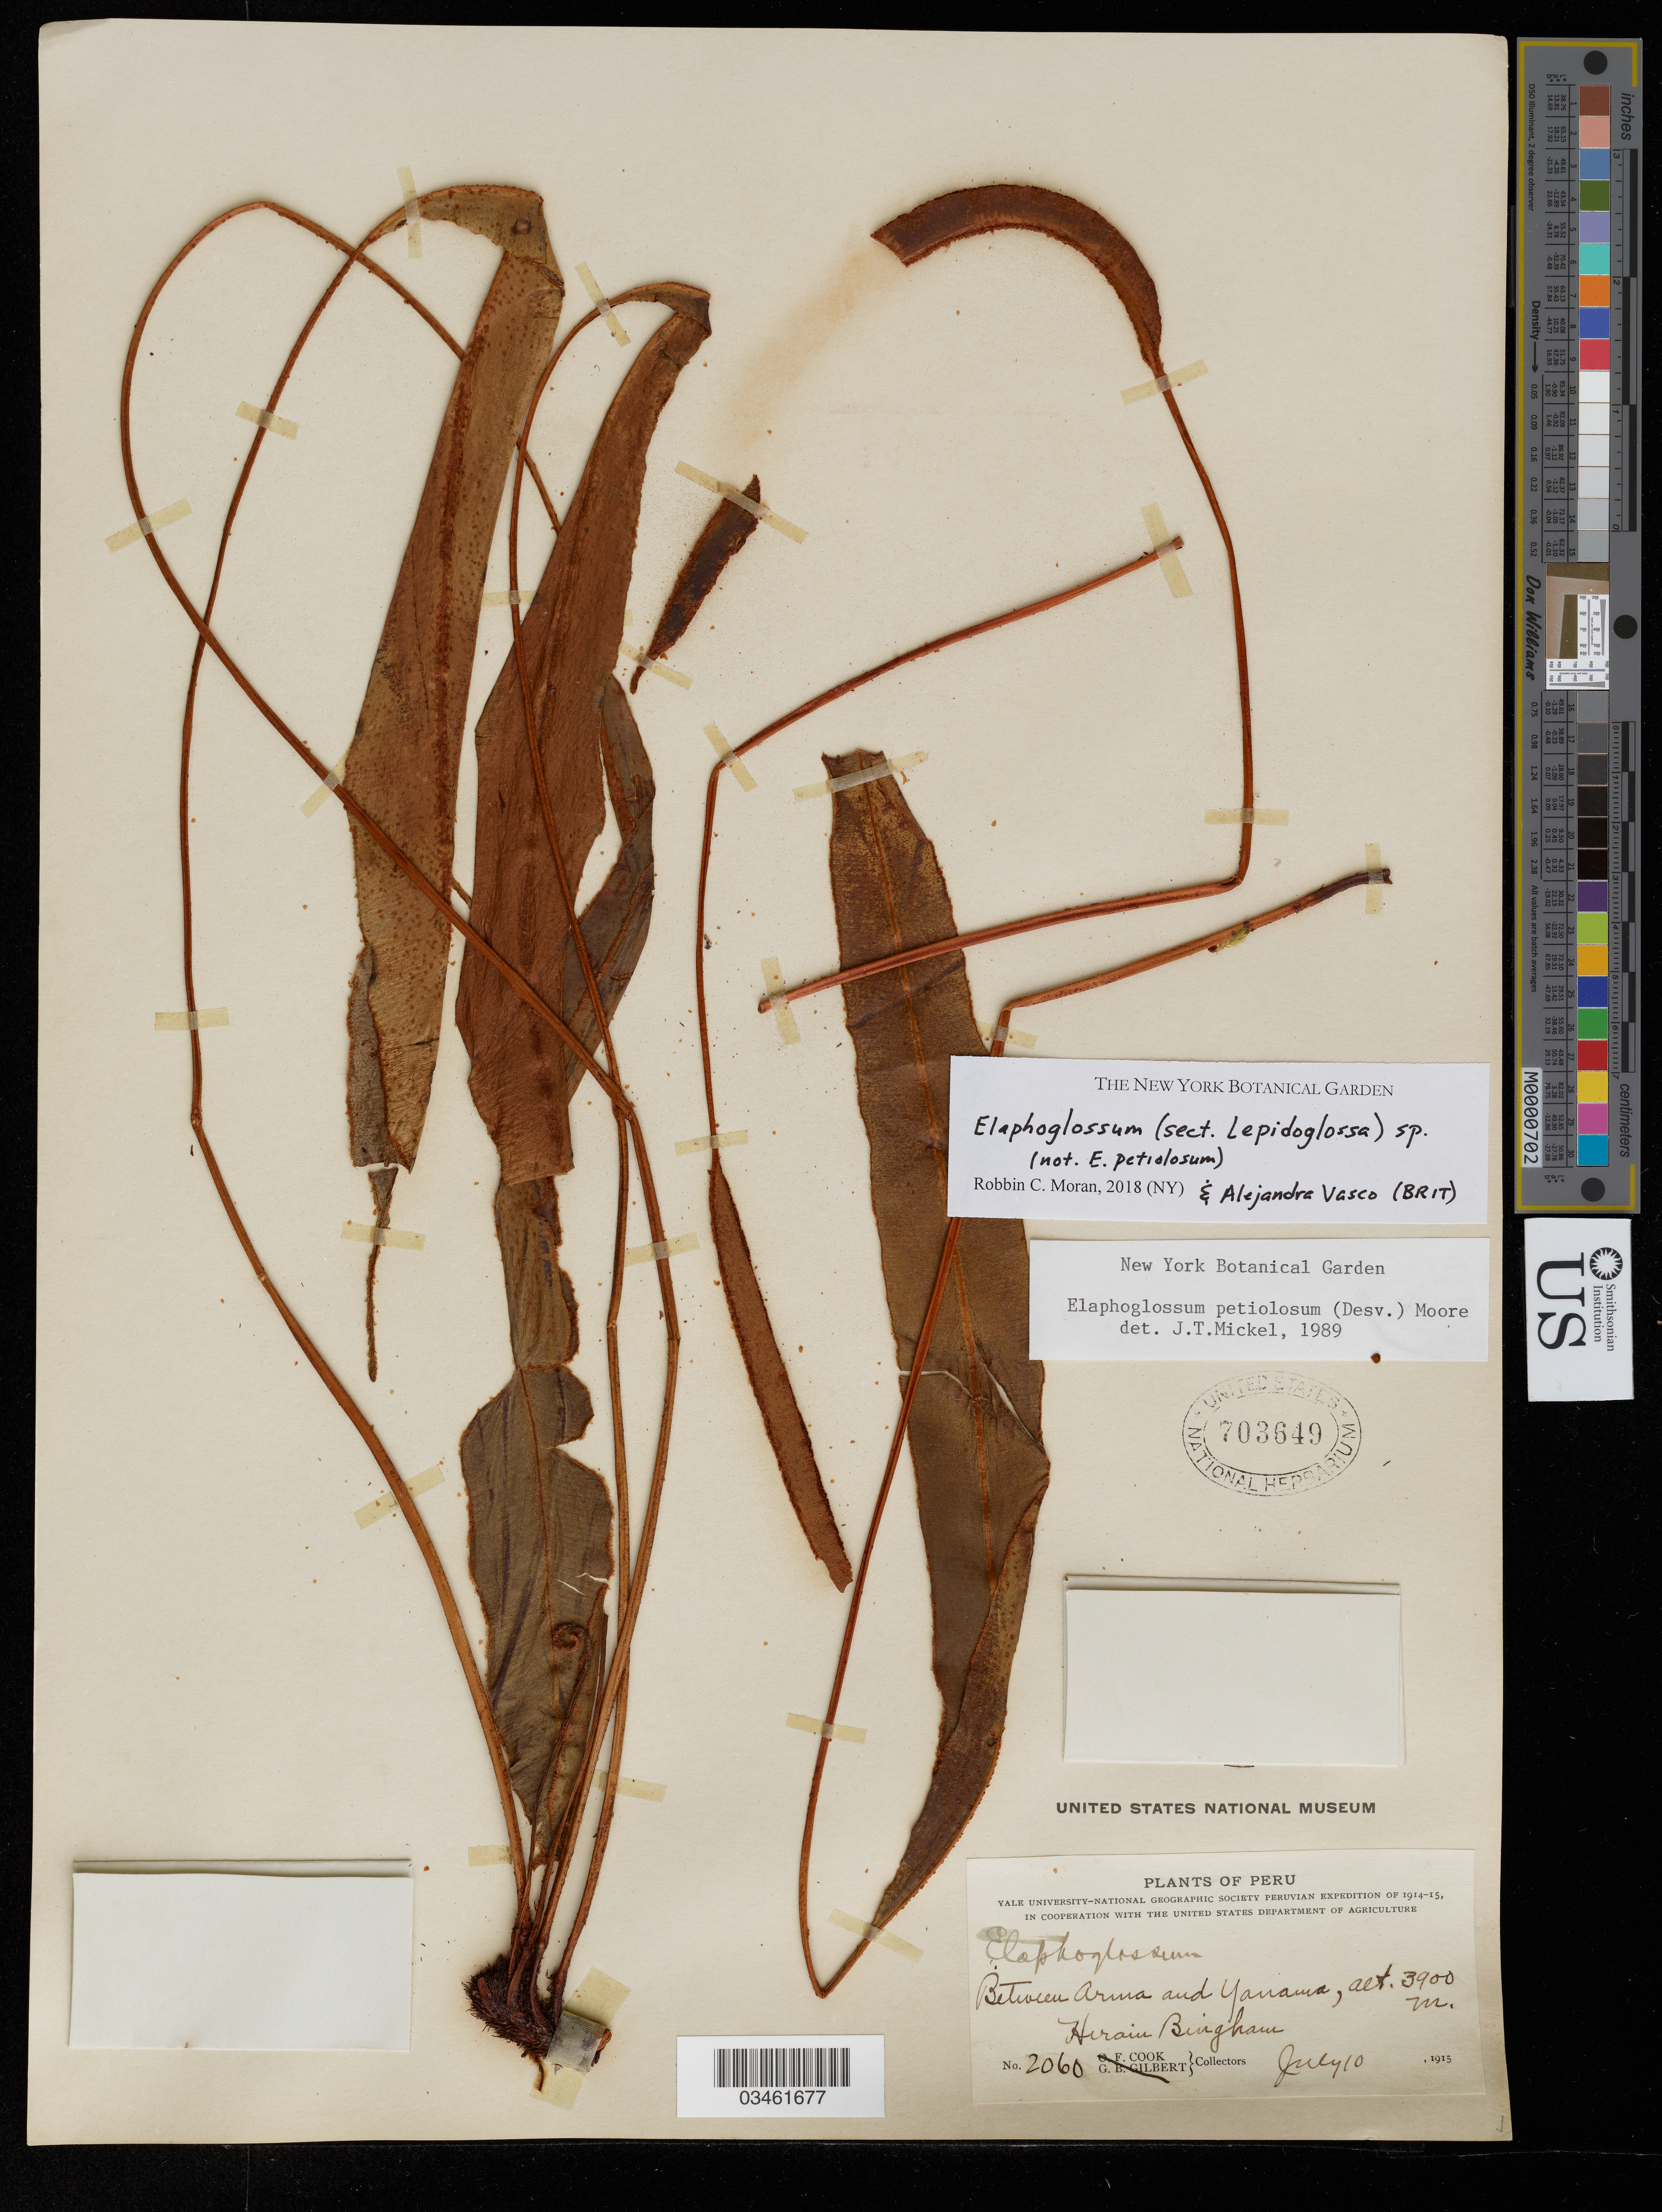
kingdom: Plantae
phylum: Tracheophyta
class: Polypodiopsida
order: Polypodiales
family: Dryopteridaceae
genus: Elaphoglossum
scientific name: Elaphoglossum sp.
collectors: H. Bingham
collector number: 2060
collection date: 1915-07-10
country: Peru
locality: Between Arma and Yanama.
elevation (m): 3900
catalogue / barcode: US 703649